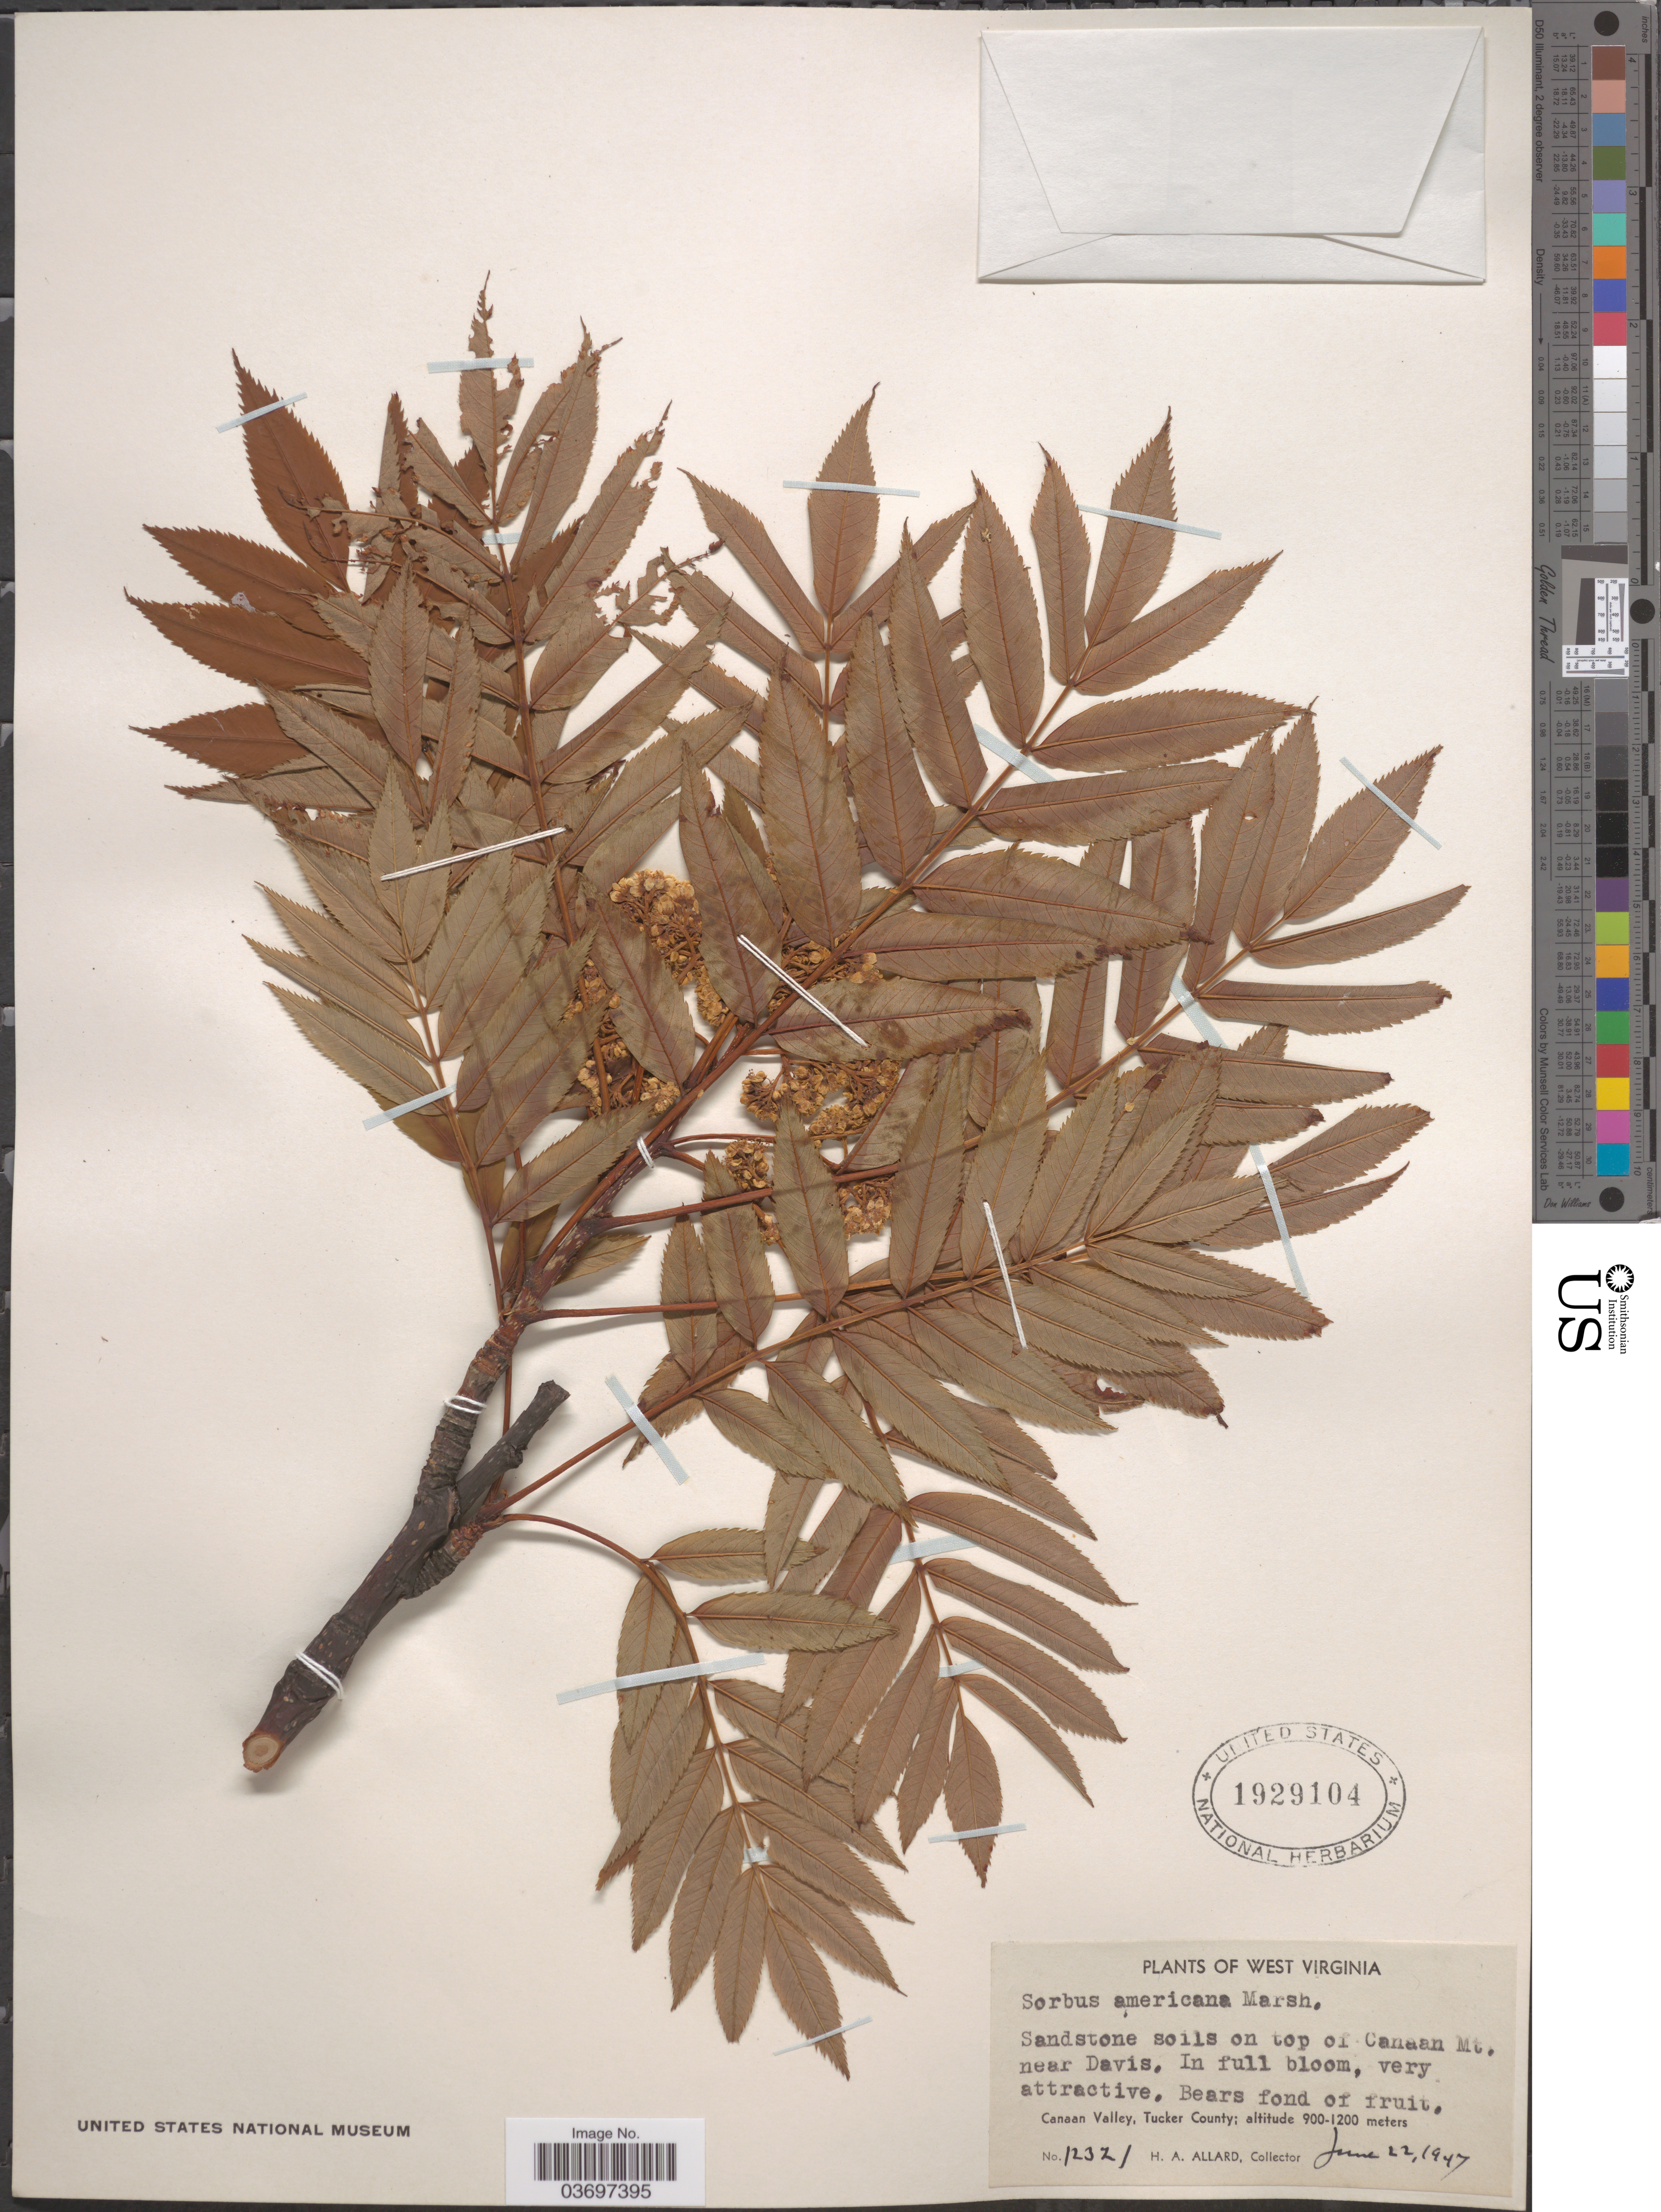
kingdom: Plantae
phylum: Tracheophyta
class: Magnoliopsida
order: Rosales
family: Rosaceae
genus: Sorbus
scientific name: Sorbus americana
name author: Marshall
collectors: H. A. Allard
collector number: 12321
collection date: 1947-06-22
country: United States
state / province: West Virginia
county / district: Tucker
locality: On top of Canaan Mt. near Davis. Canaan Valley, Tucker County.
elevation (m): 900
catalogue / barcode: US 1929104